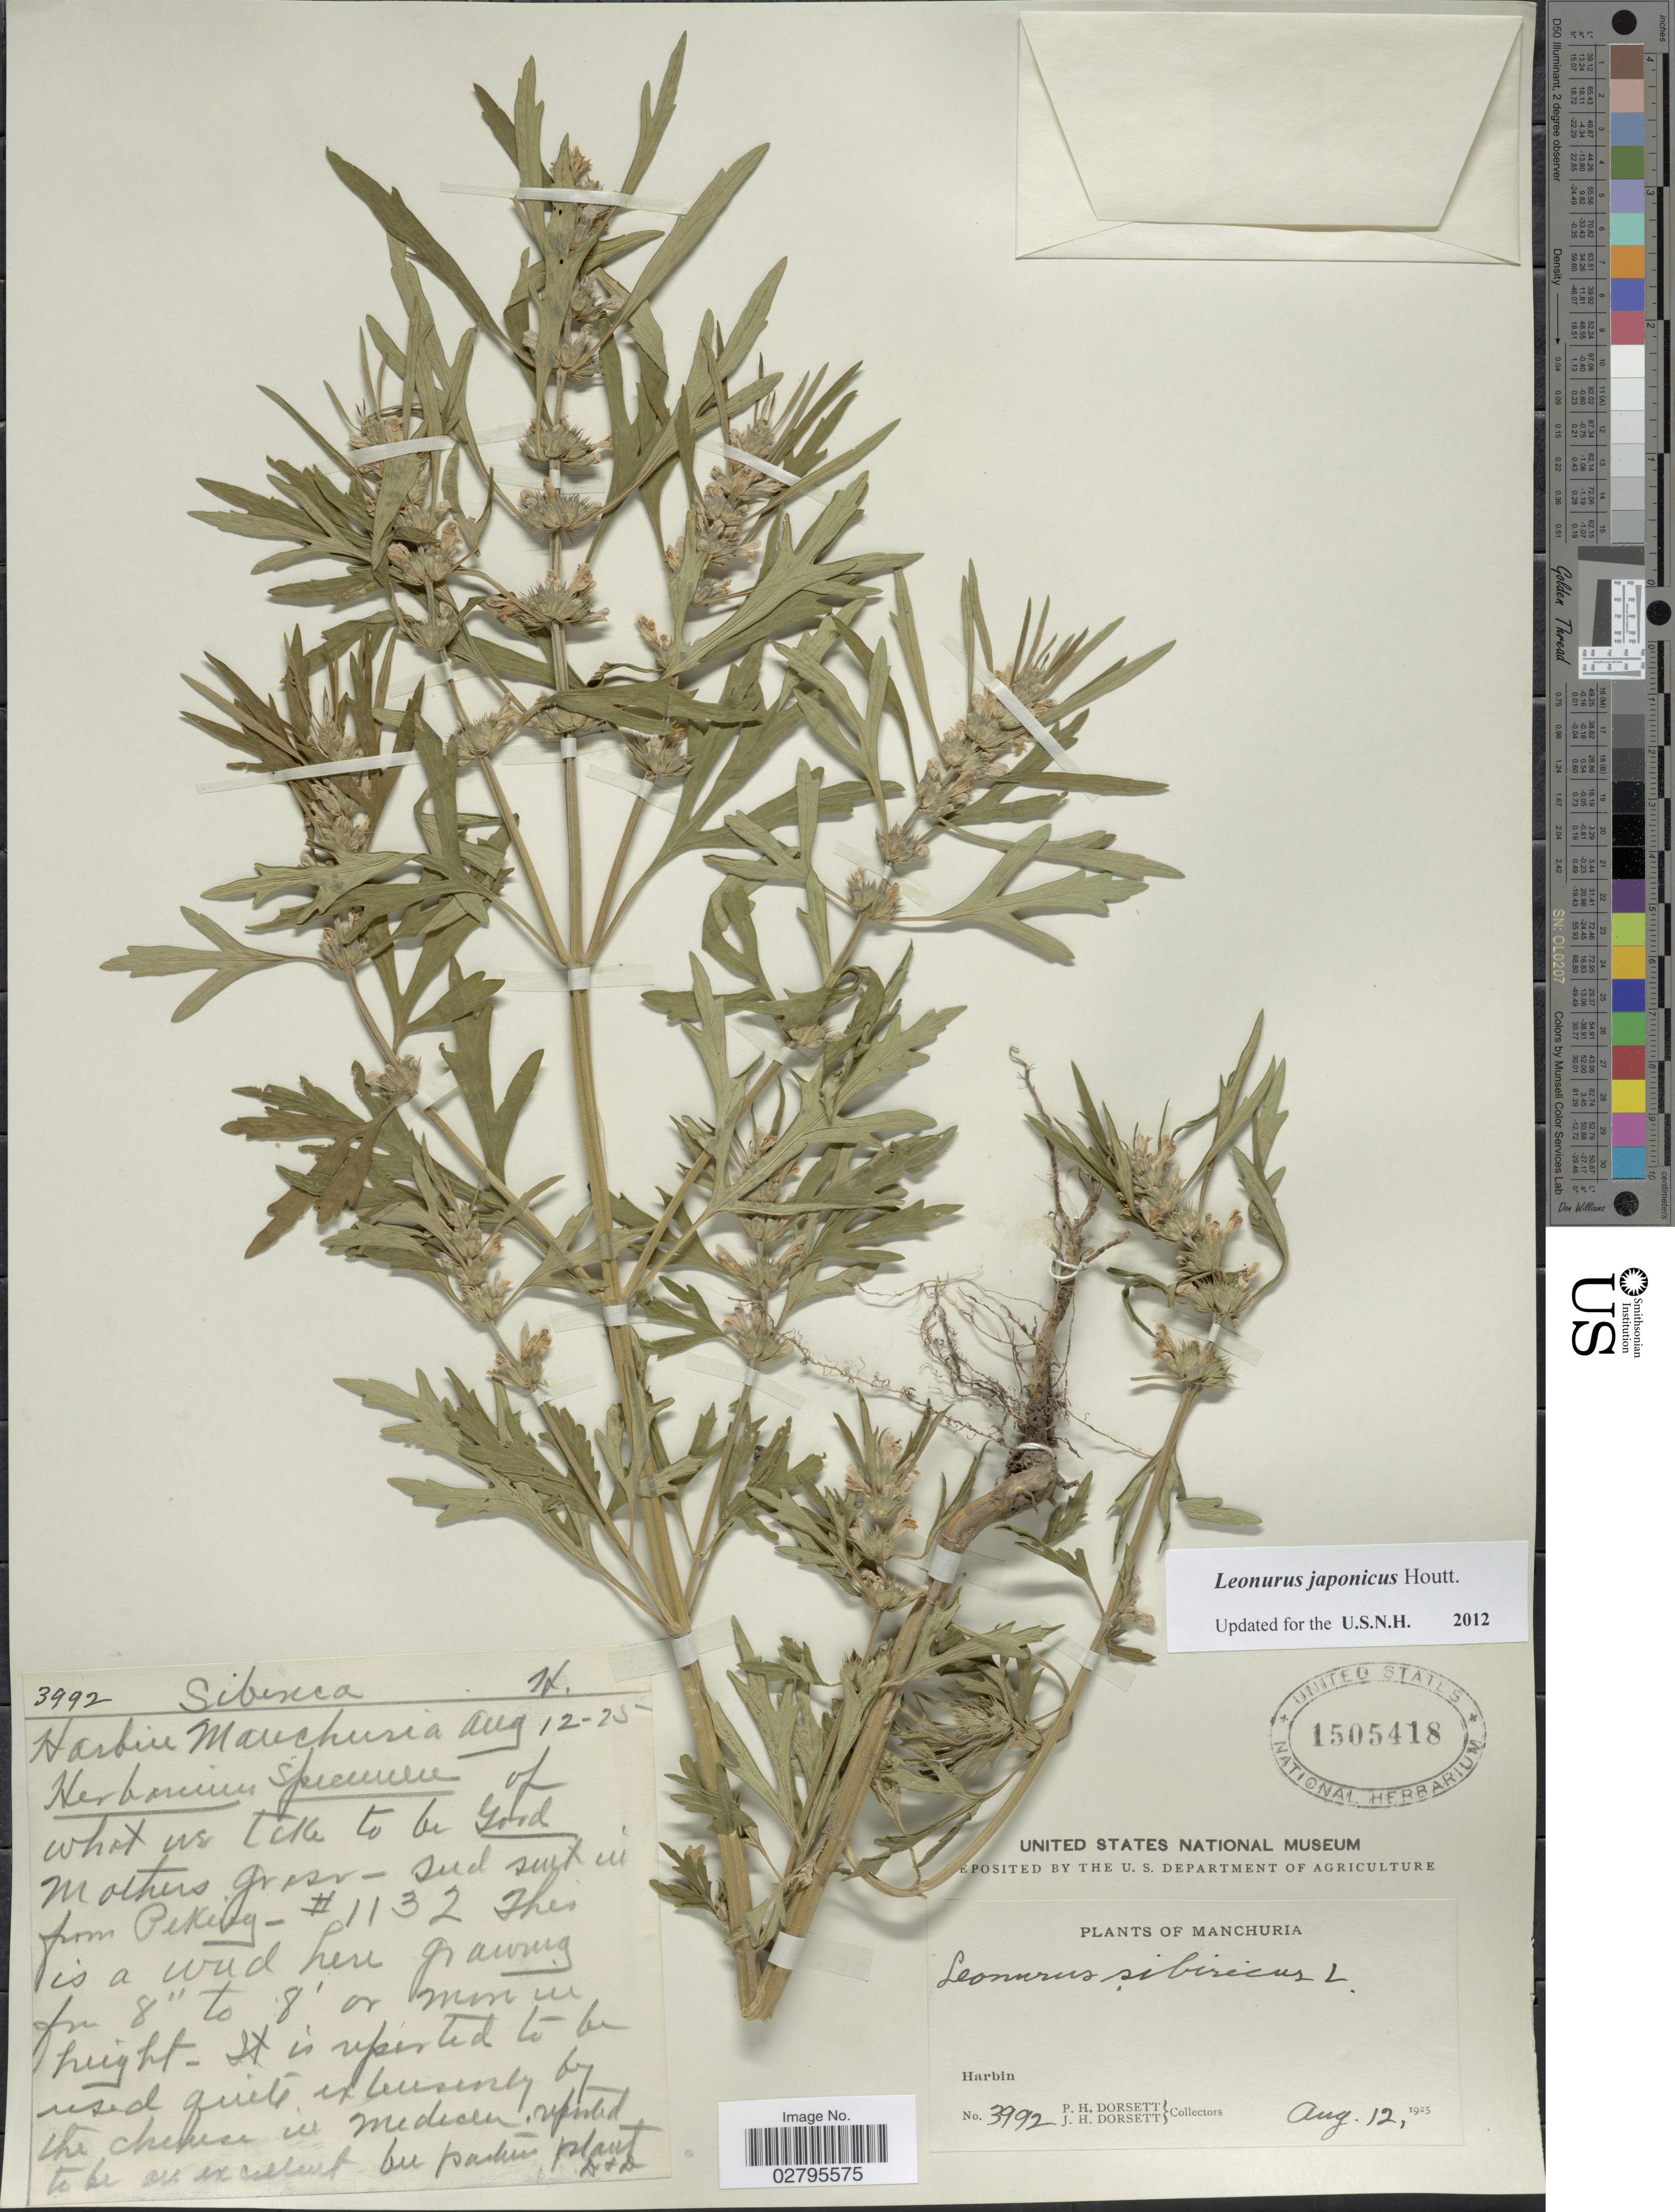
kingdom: Plantae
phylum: Tracheophyta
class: Magnoliopsida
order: Lamiales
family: Lamiaceae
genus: Leonurus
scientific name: Leonurus japonicus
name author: Houtt.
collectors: P. H. Dorsett & J. Dorsett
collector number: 3992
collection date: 1925-08-12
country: China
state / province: Beijing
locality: Manchuria. Harbin. Mothers Grasv. - Sud suit ui from Peking. [interpreted]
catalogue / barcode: US 1505418